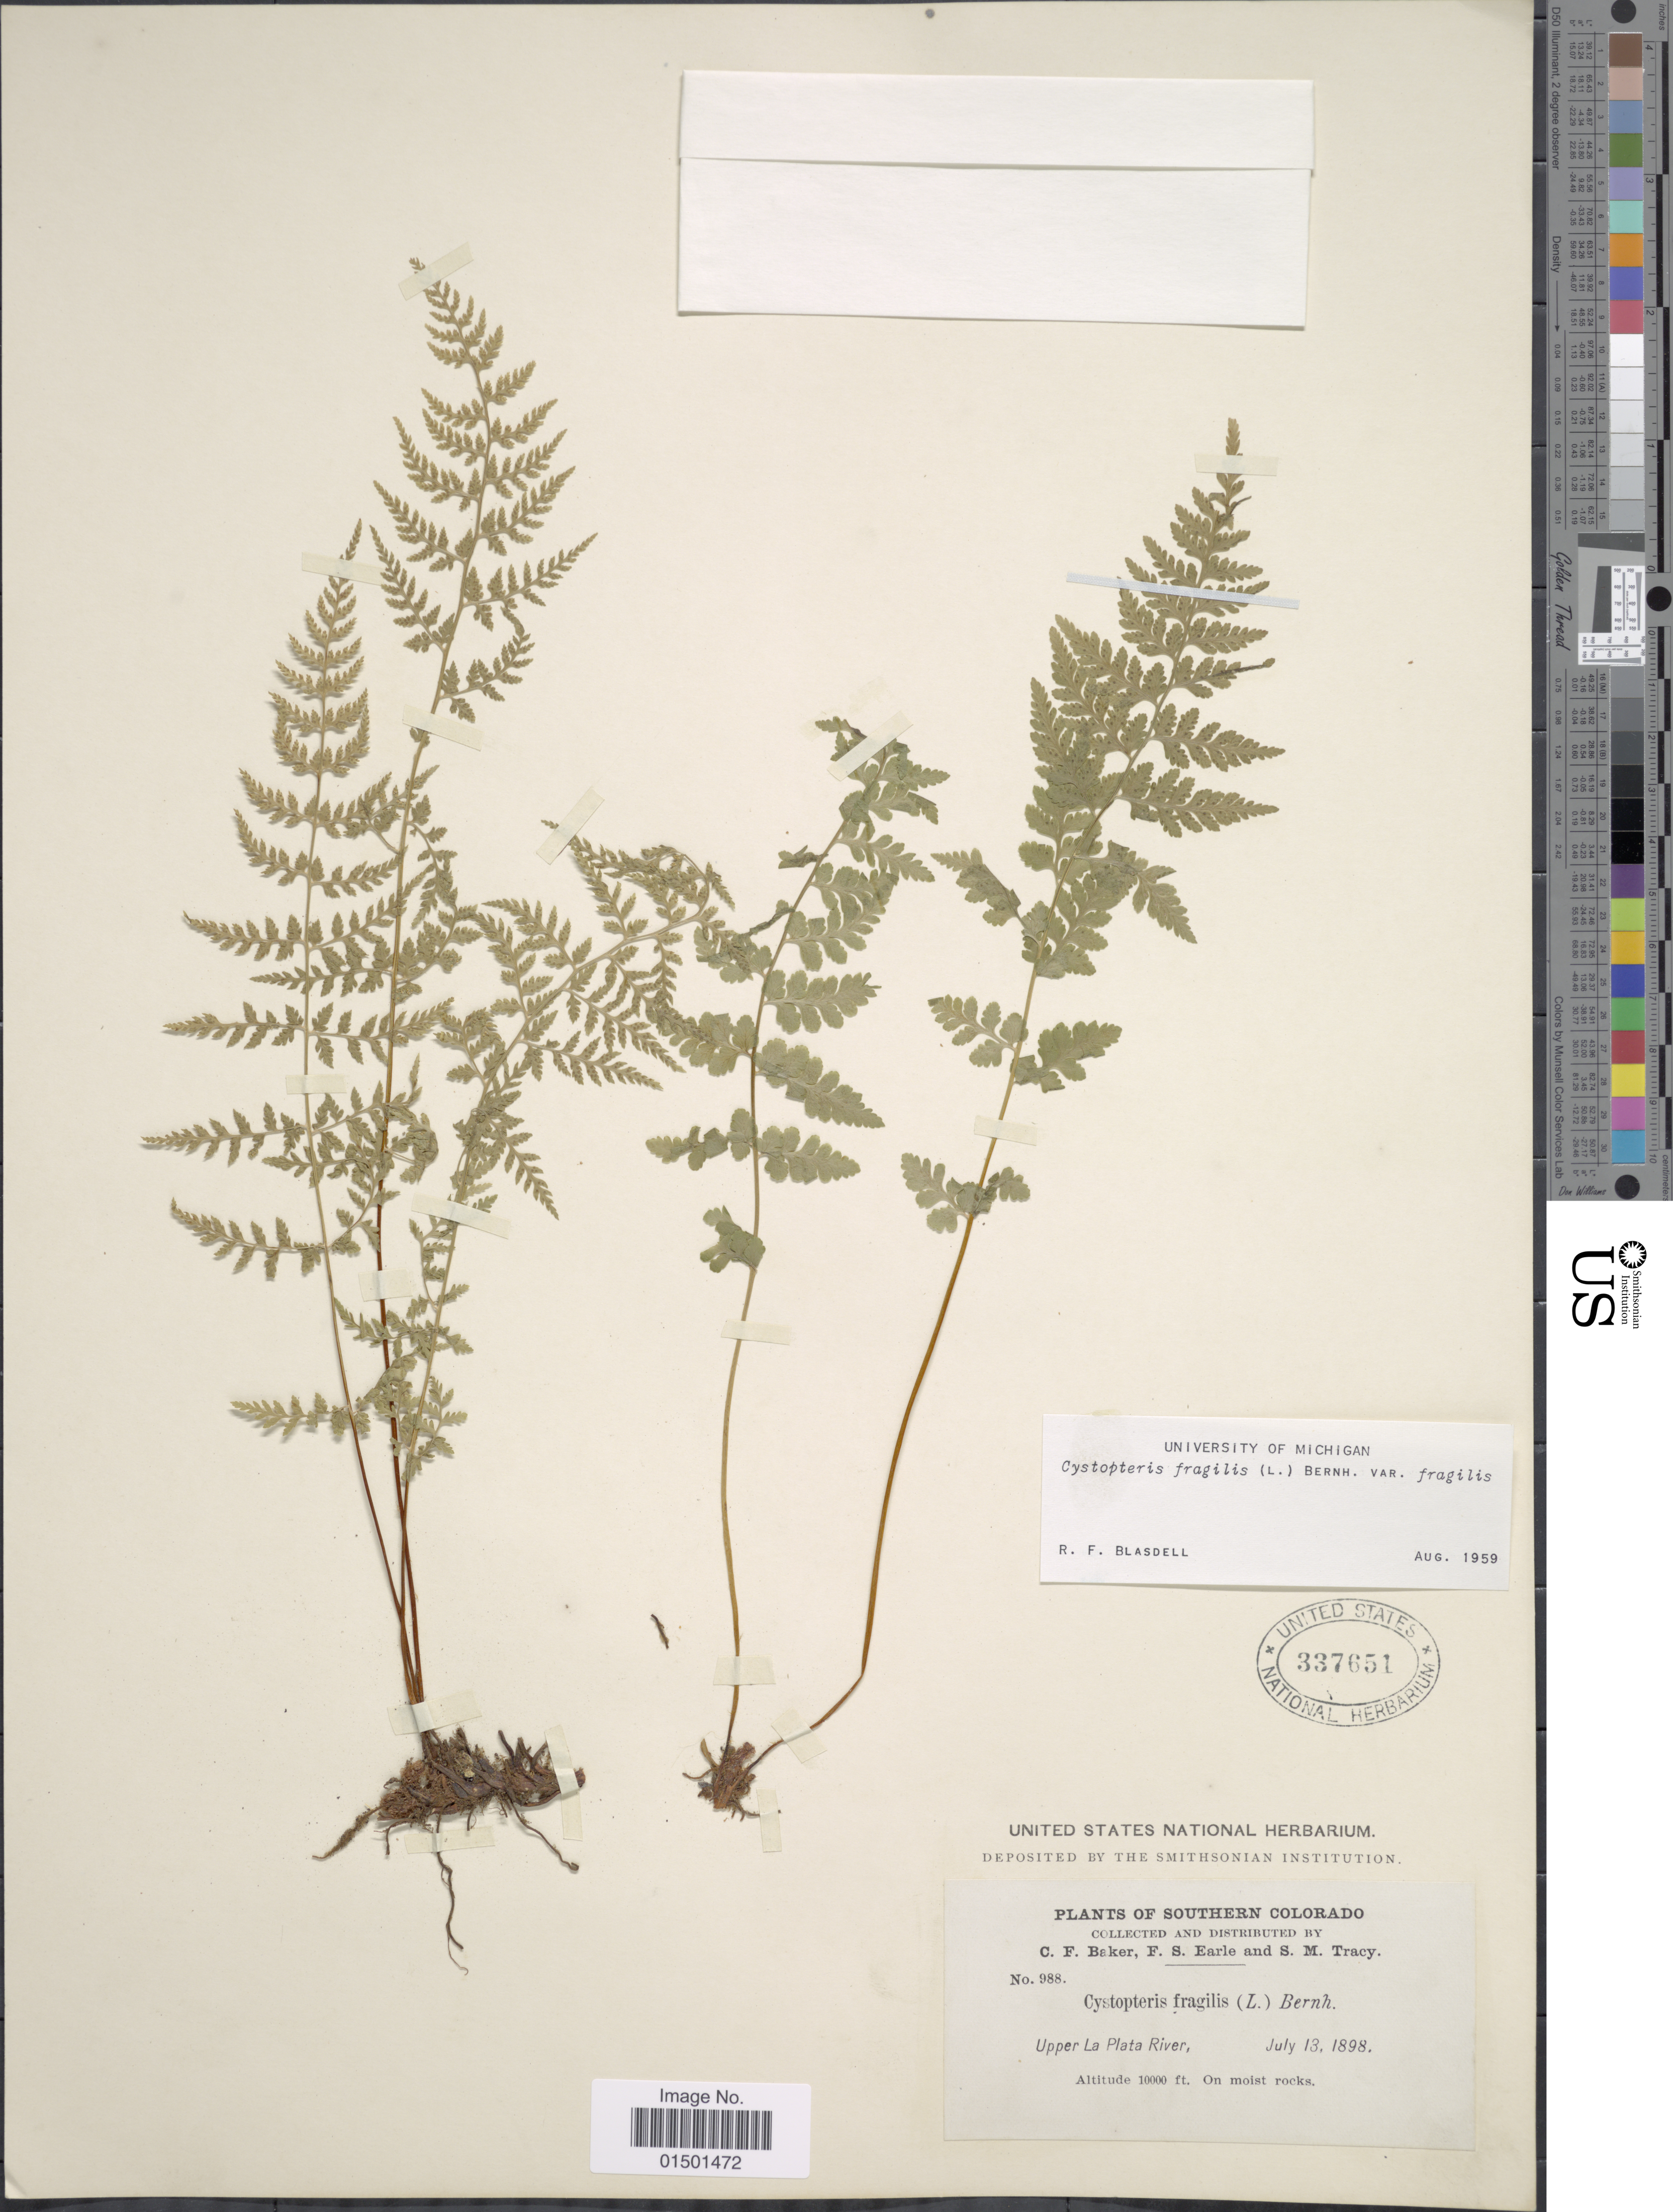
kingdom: Plantae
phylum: Tracheophyta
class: Polypodiopsida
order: Polypodiales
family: Cystopteridaceae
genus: Cystopteris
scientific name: Cystopteris fragilis var. fragilis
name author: (L.) Bernh.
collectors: C. F. Baker, F. S. Earle & S. M. Tracy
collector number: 988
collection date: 1898-07-13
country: United States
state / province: Colorado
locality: Southern Colorado. Upper La Plata River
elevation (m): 305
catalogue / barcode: US 337651